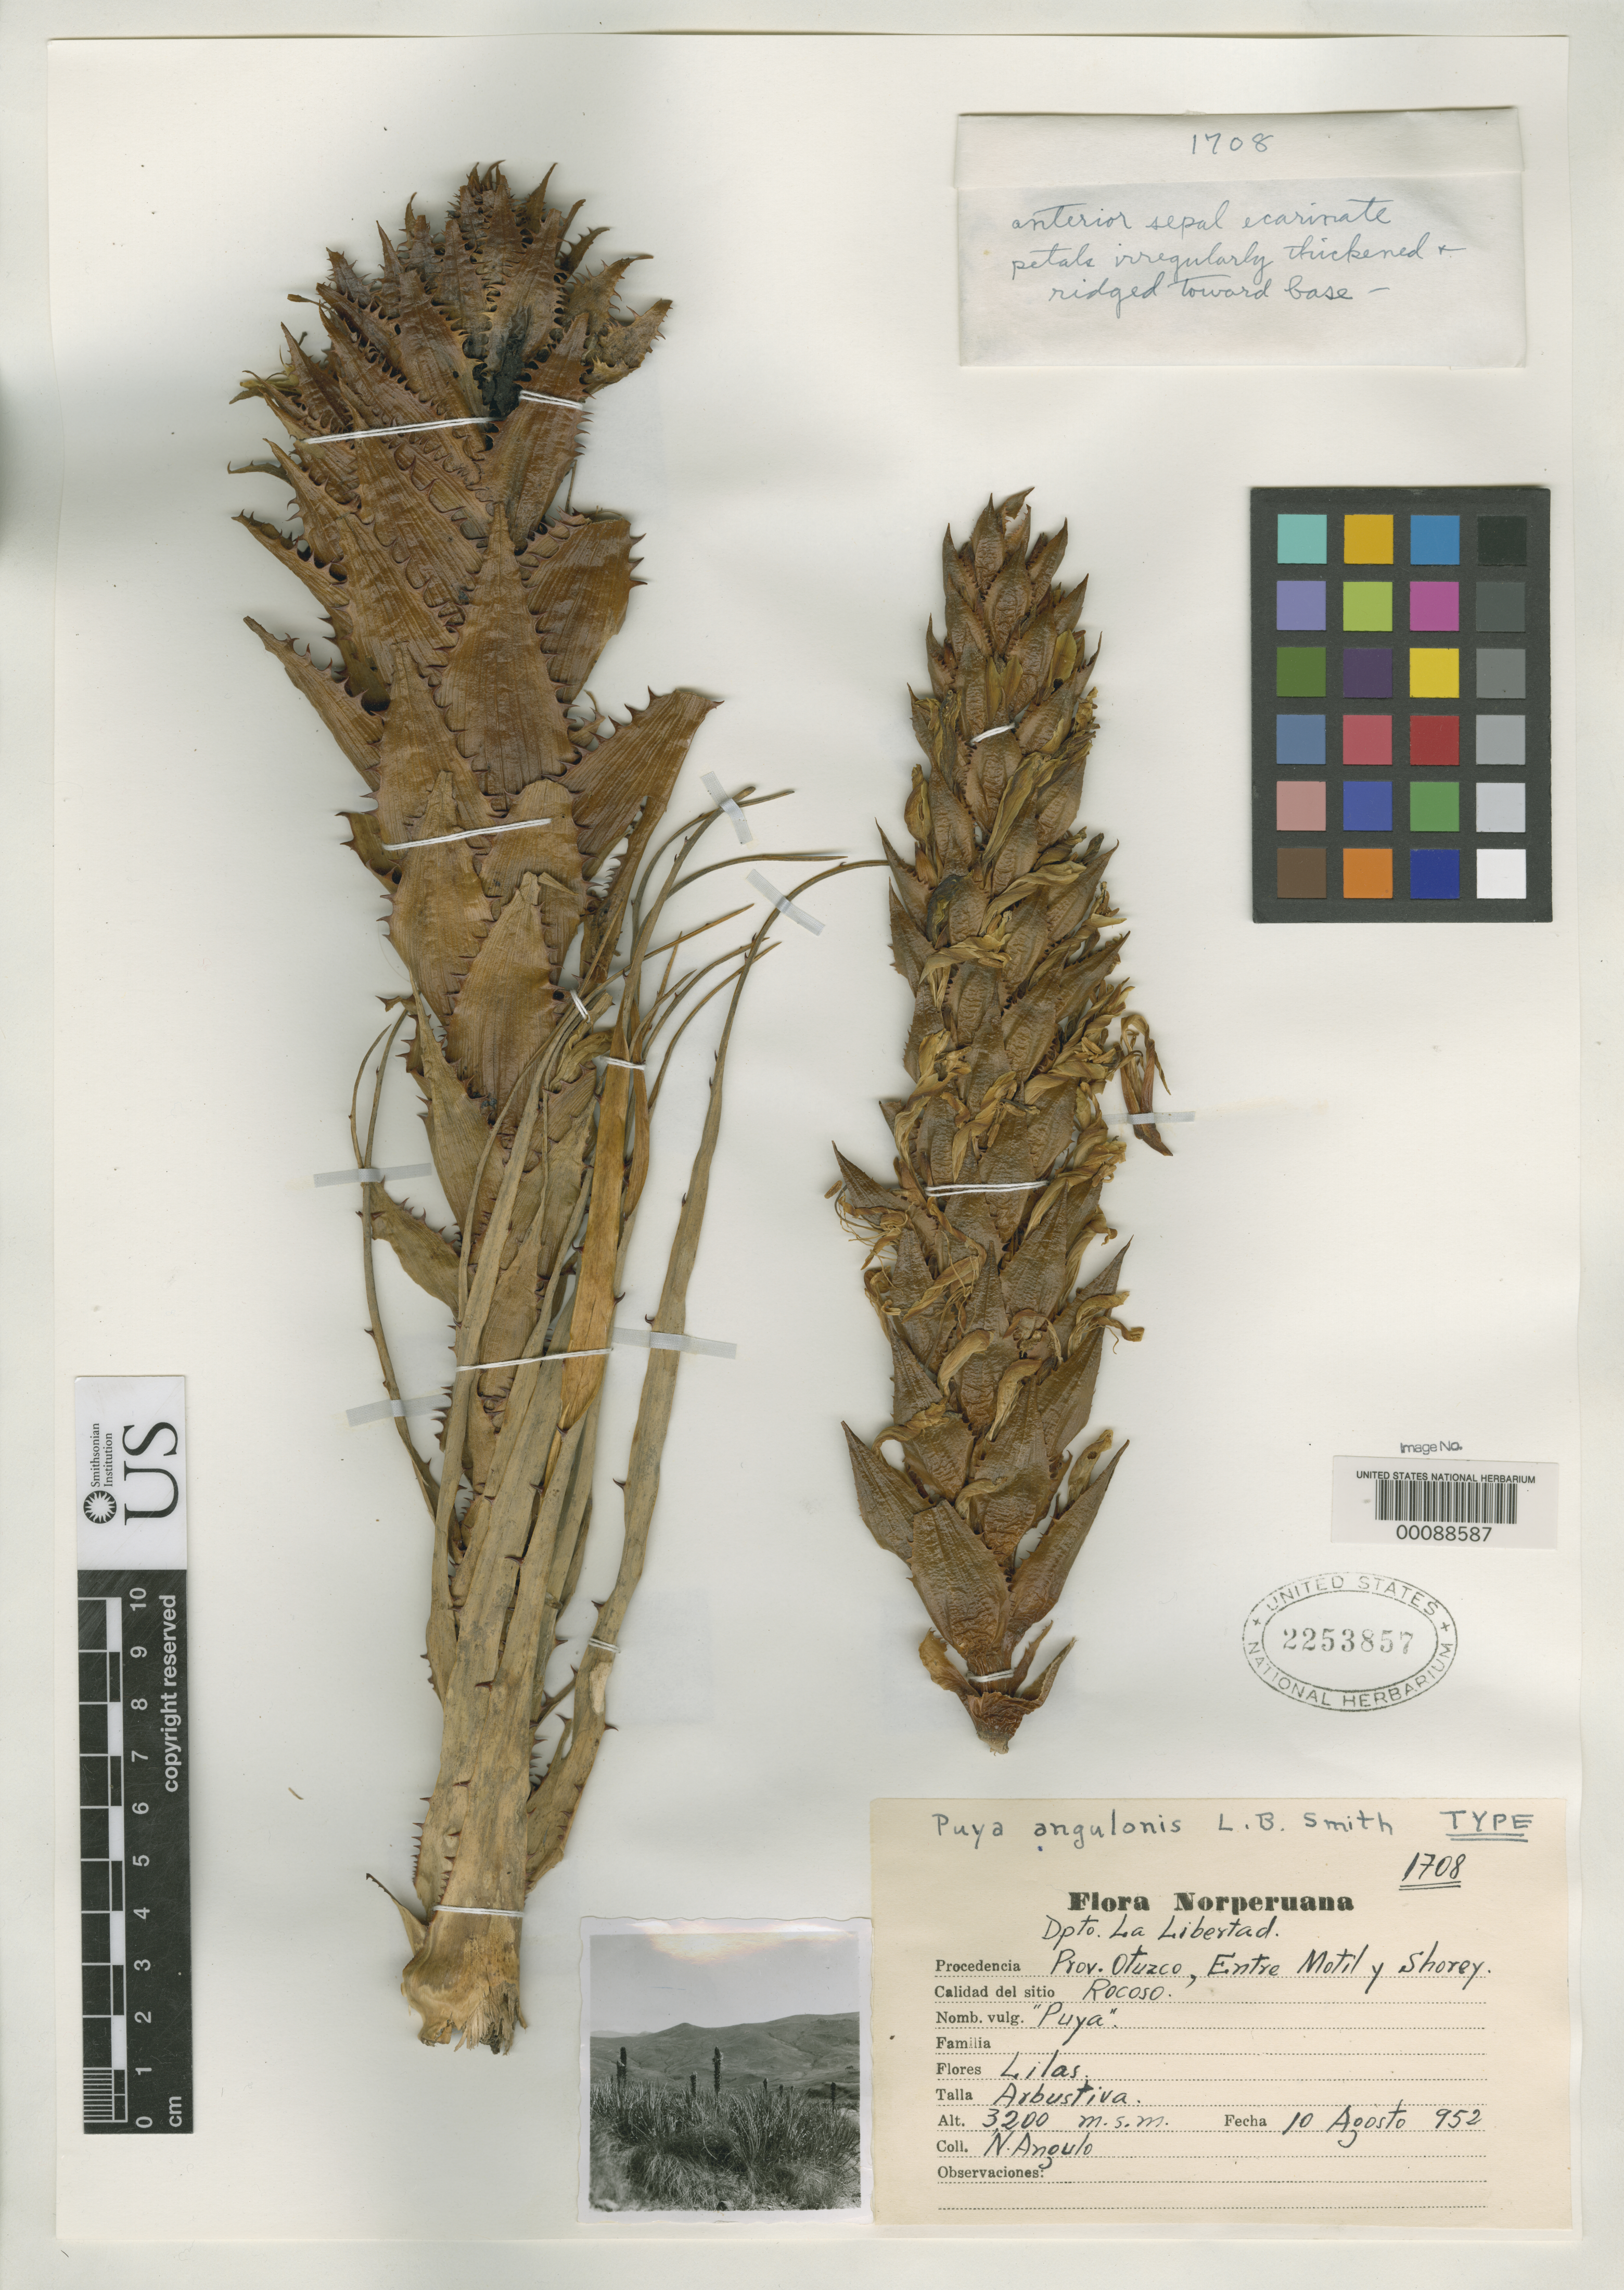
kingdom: Plantae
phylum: Tracheophyta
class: Liliopsida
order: Poales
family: Bromeliaceae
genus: Puya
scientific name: Puya angulonis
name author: L.B. Sm.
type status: Holotype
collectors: N. Angulo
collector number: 1708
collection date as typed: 10 Aug 1952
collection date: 1952-08-10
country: Peru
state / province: La Libertad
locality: Between Motil and Shorey.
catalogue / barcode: US 2253857